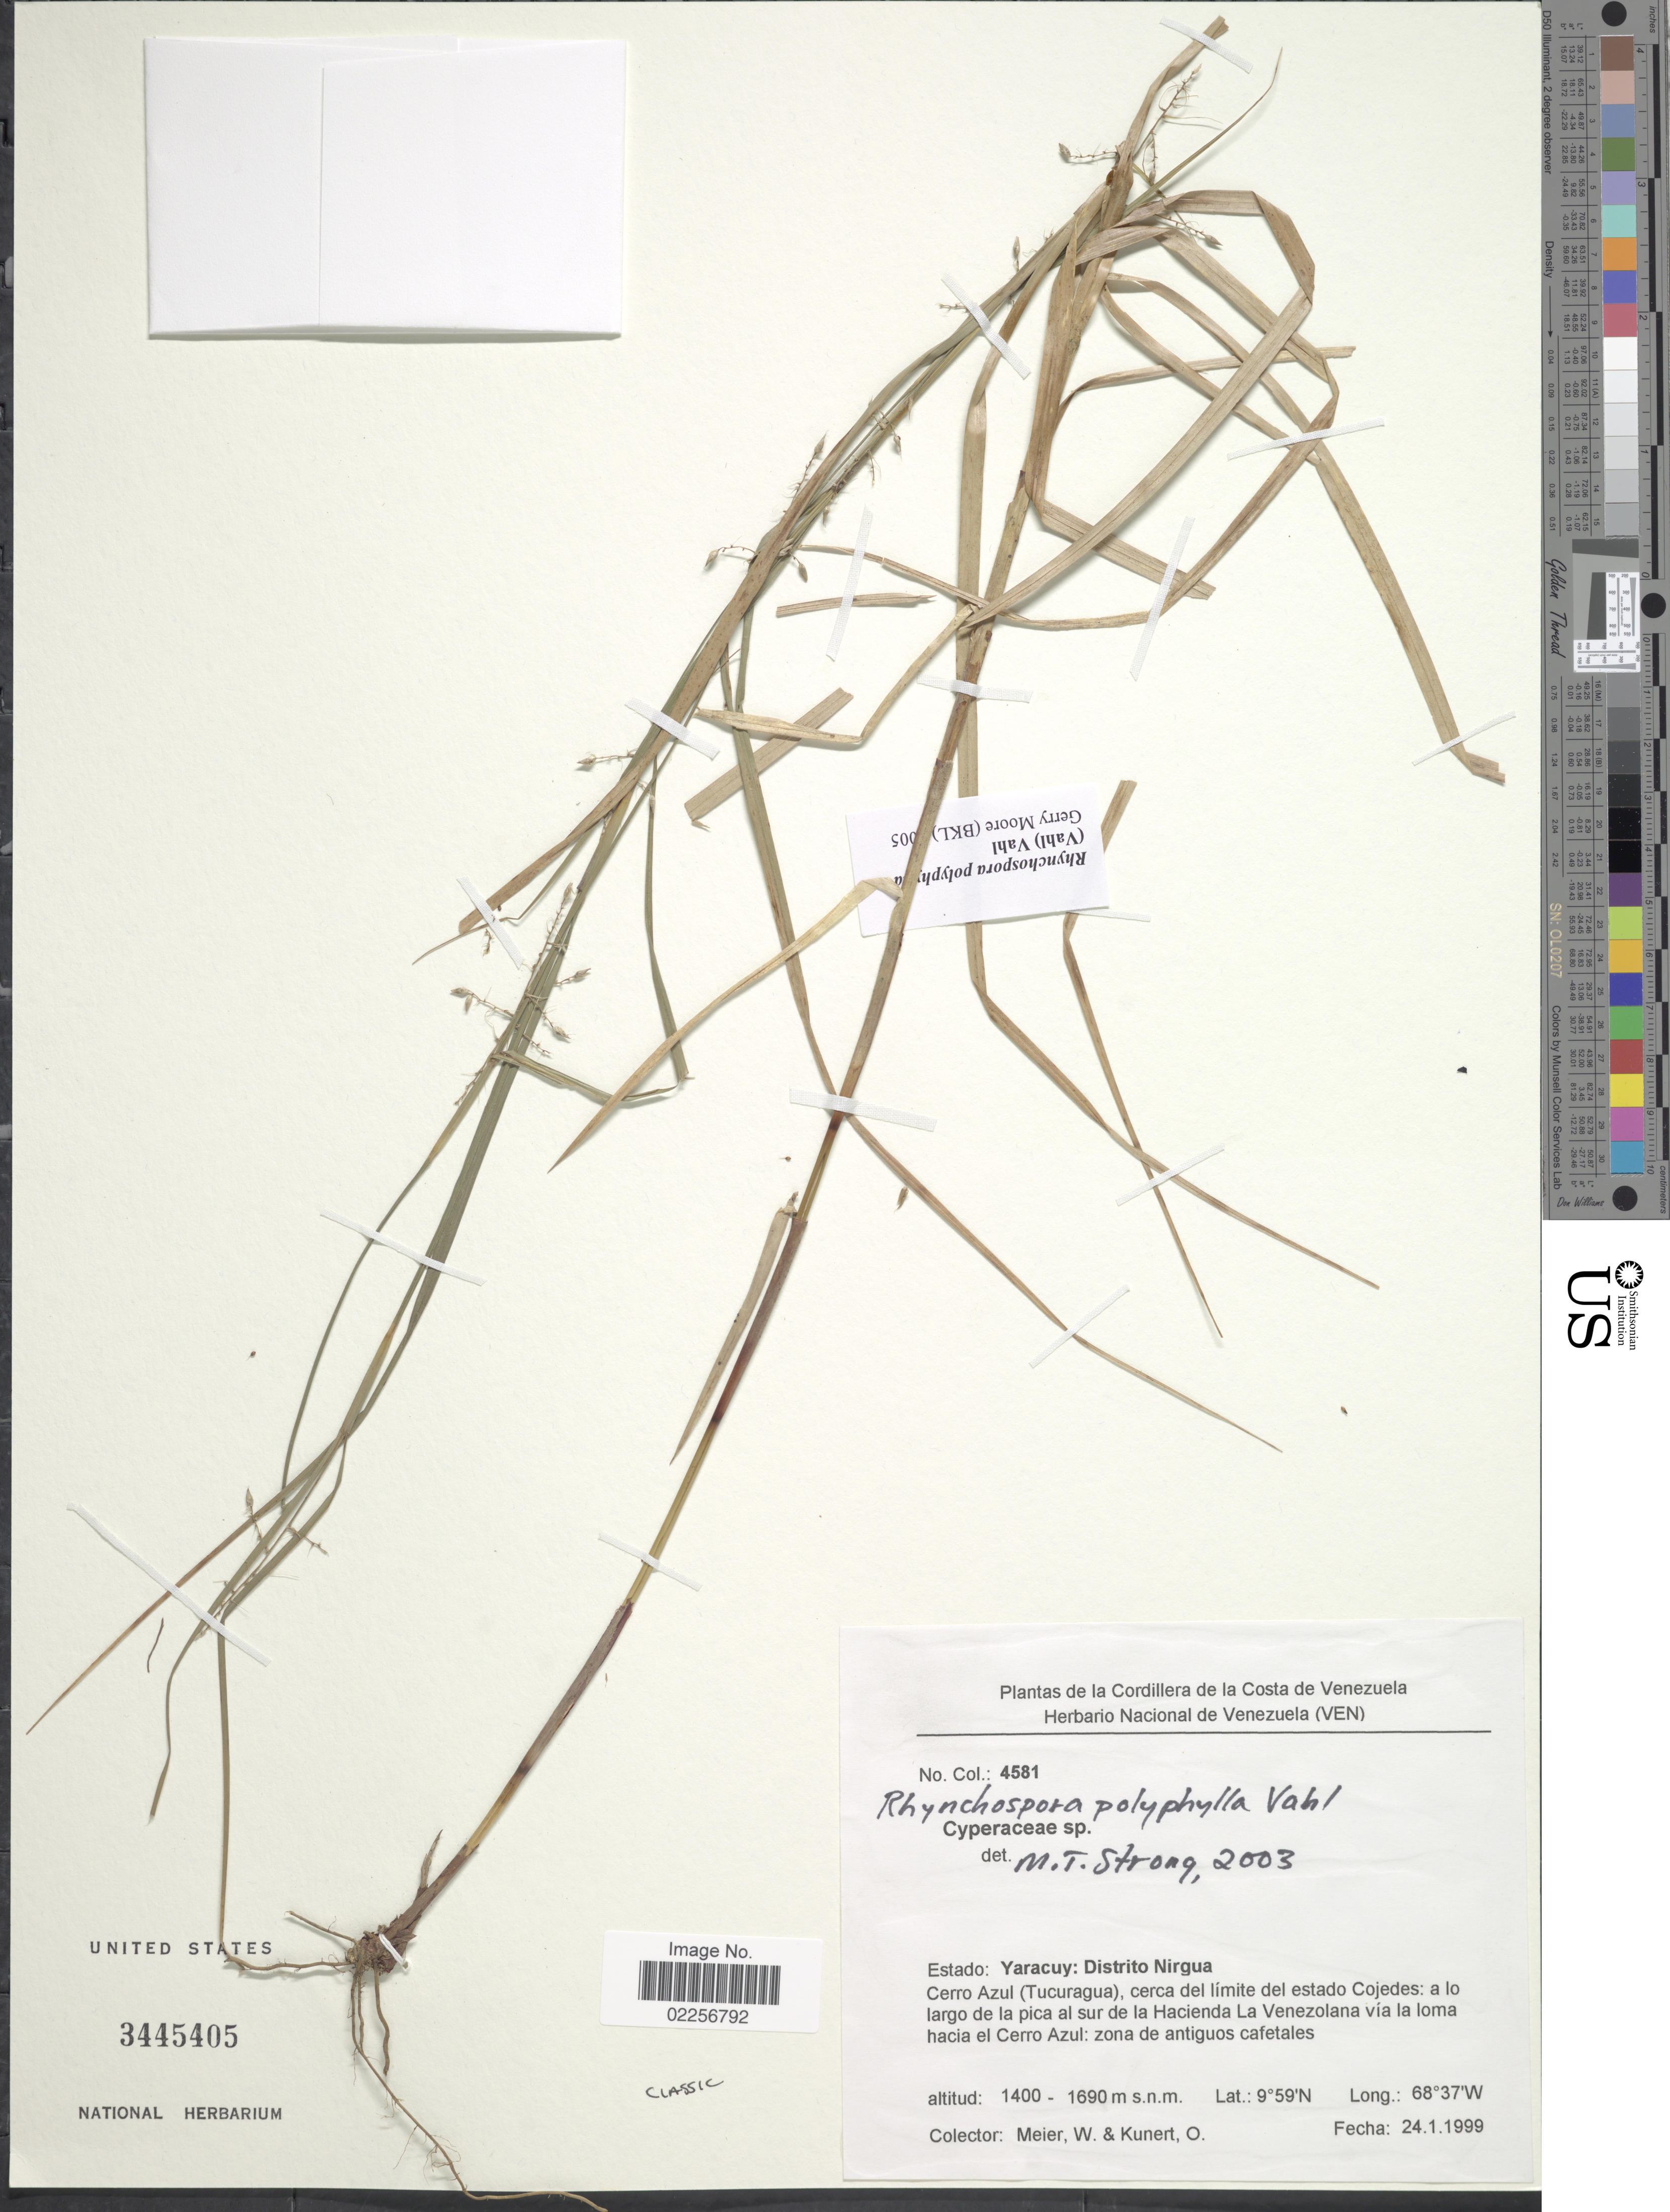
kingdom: Plantae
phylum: Tracheophyta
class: Liliopsida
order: Poales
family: Cyperaceae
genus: Rhynchospora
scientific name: Rhynchospora polyphylla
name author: (Vahl) Vahl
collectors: W. Meier & O. Kunert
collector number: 4581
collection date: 1999-01-24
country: Venezuela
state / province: Yaracuy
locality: Cordillera de la Costa de Venezuela. Distrito Nirgua. Cerro Azul (tucuragua), cerca de limite del estado Cojedes: a lo largo de la pica al sur de la Hacienda La Venezolana via la loma hacia el Cerro Azul: zona de antiguos cafetales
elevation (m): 1400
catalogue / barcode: US 3445405